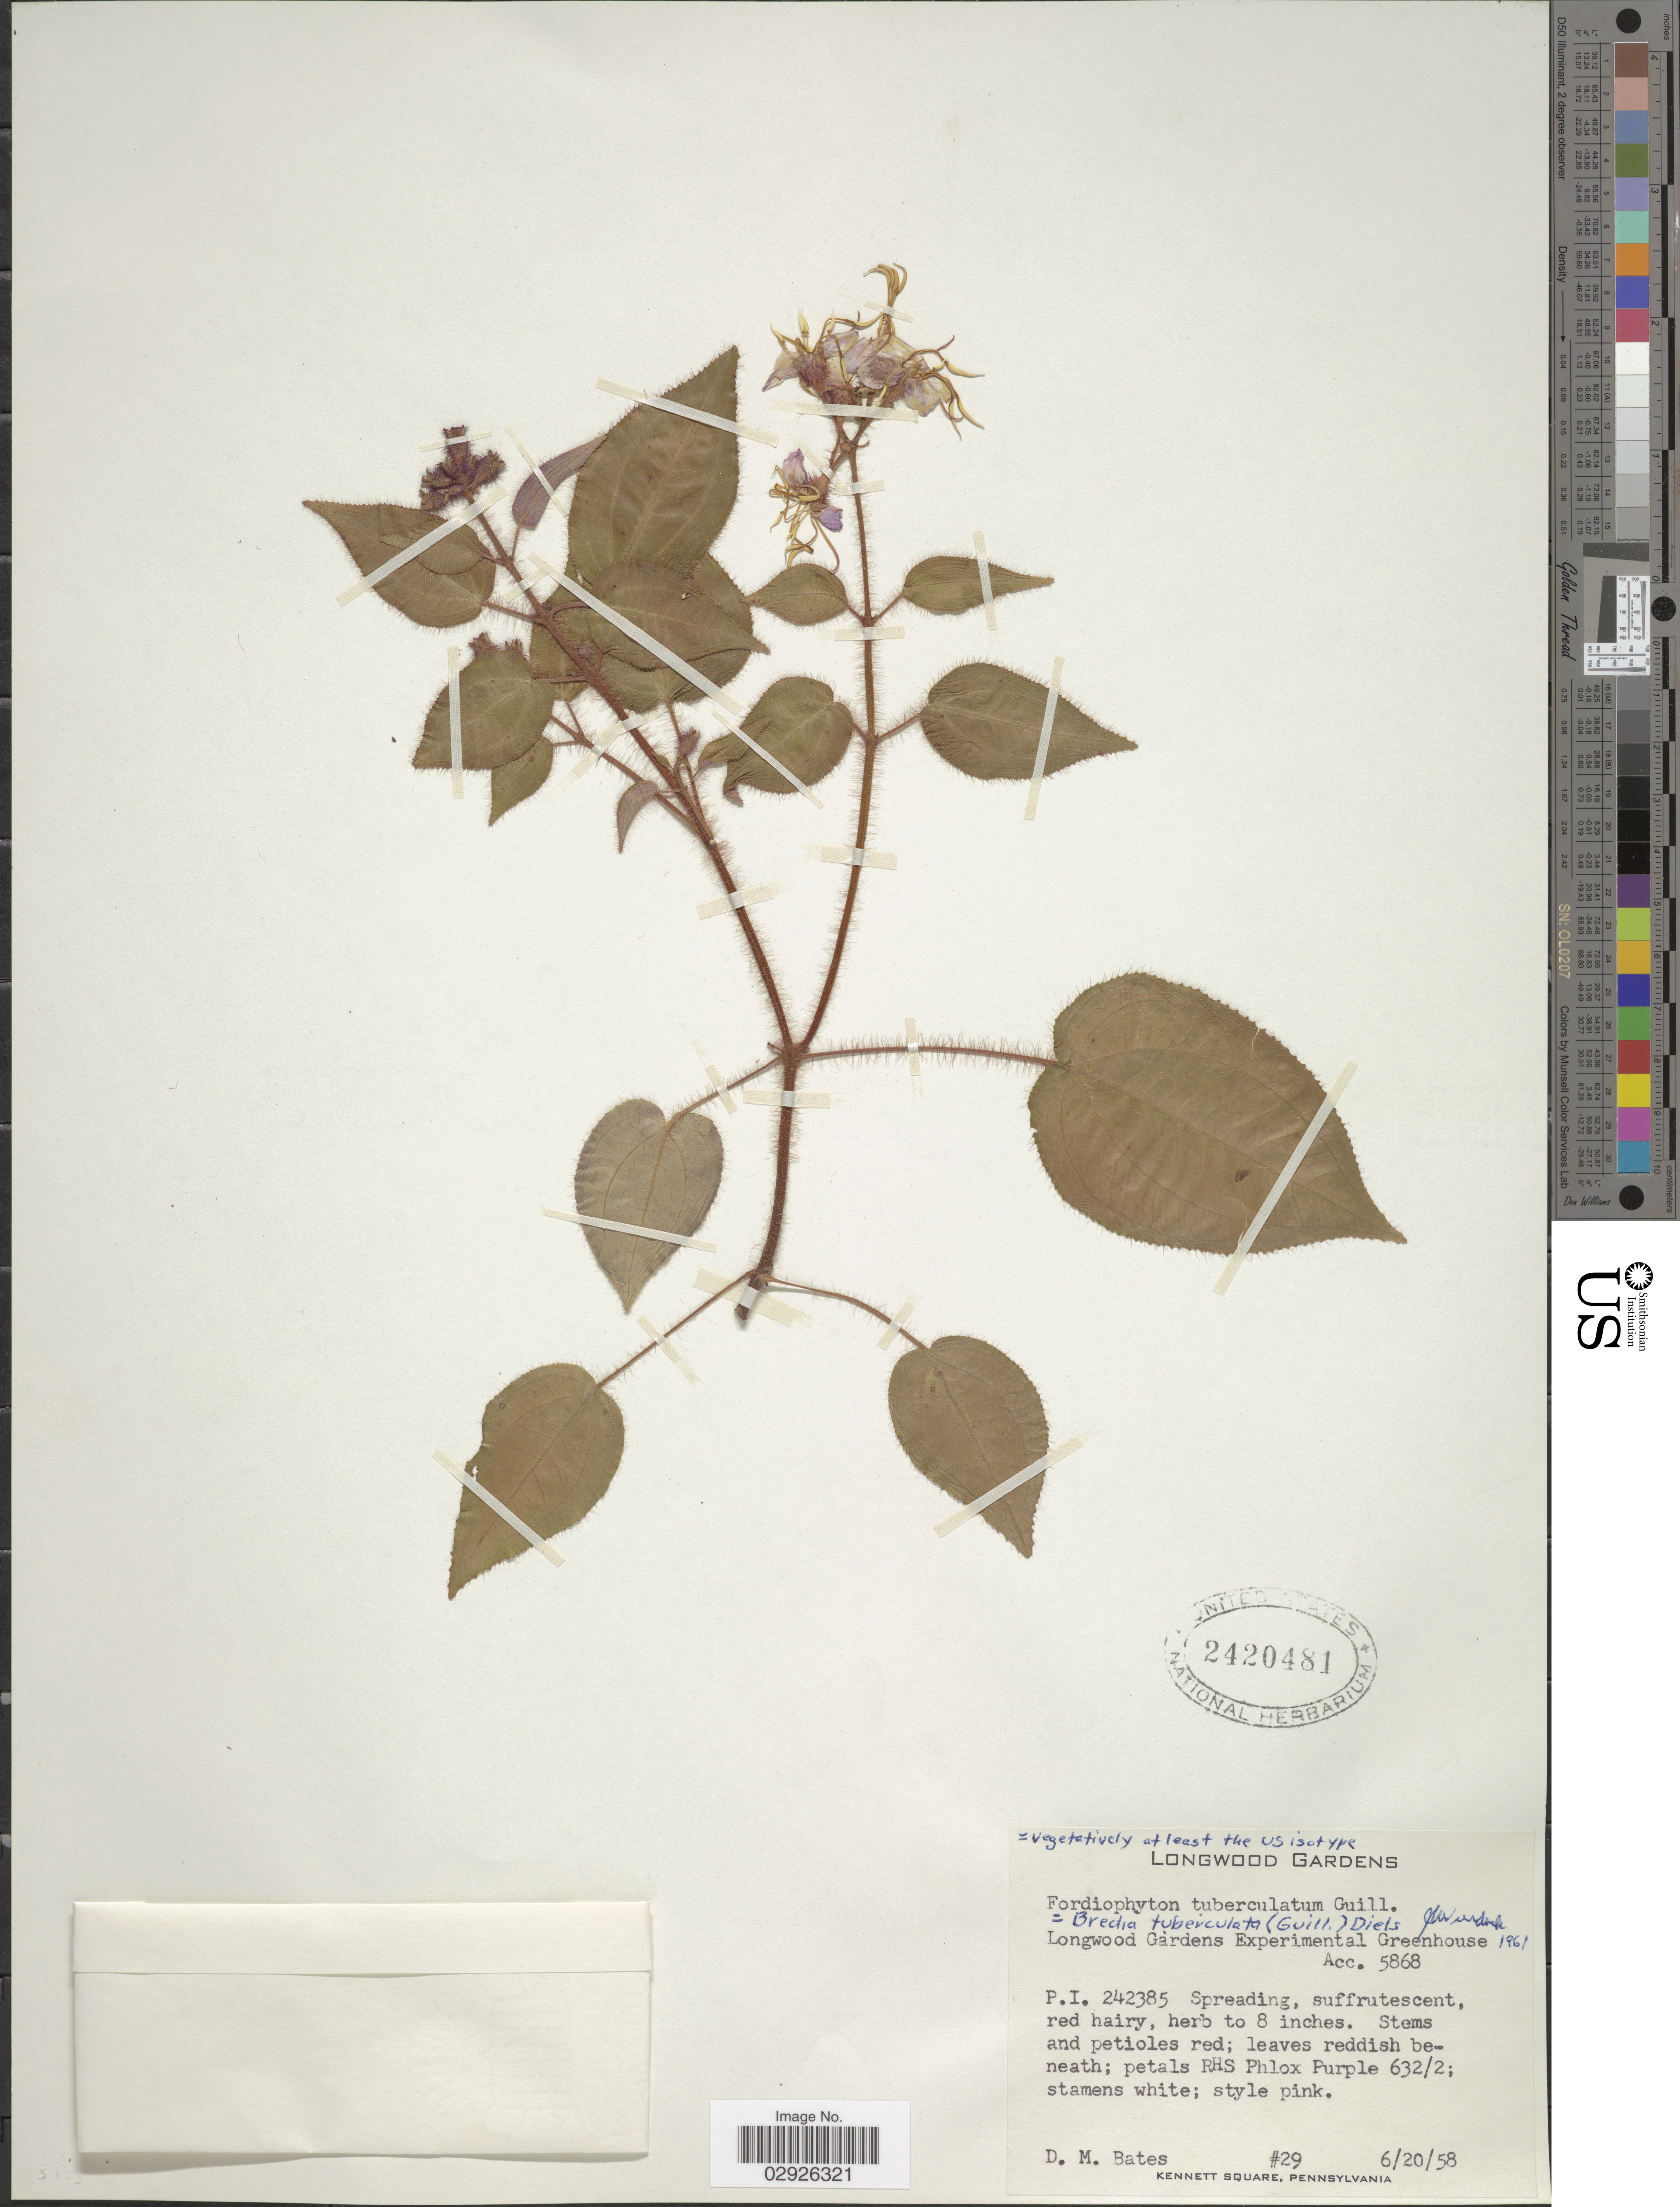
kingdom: Plantae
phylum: Tracheophyta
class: Magnoliopsida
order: Myrtales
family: Melastomataceae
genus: Bredia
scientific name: Bredia tuberculata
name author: (Guillaumin) Diels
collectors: D. M. Bates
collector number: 29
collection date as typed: Transcribed d/m/y: 20/6/58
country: United States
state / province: Pennsylvania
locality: Longwood Gardens Experimental Greenhouse. Longwood Gardens.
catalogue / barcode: US 2420481